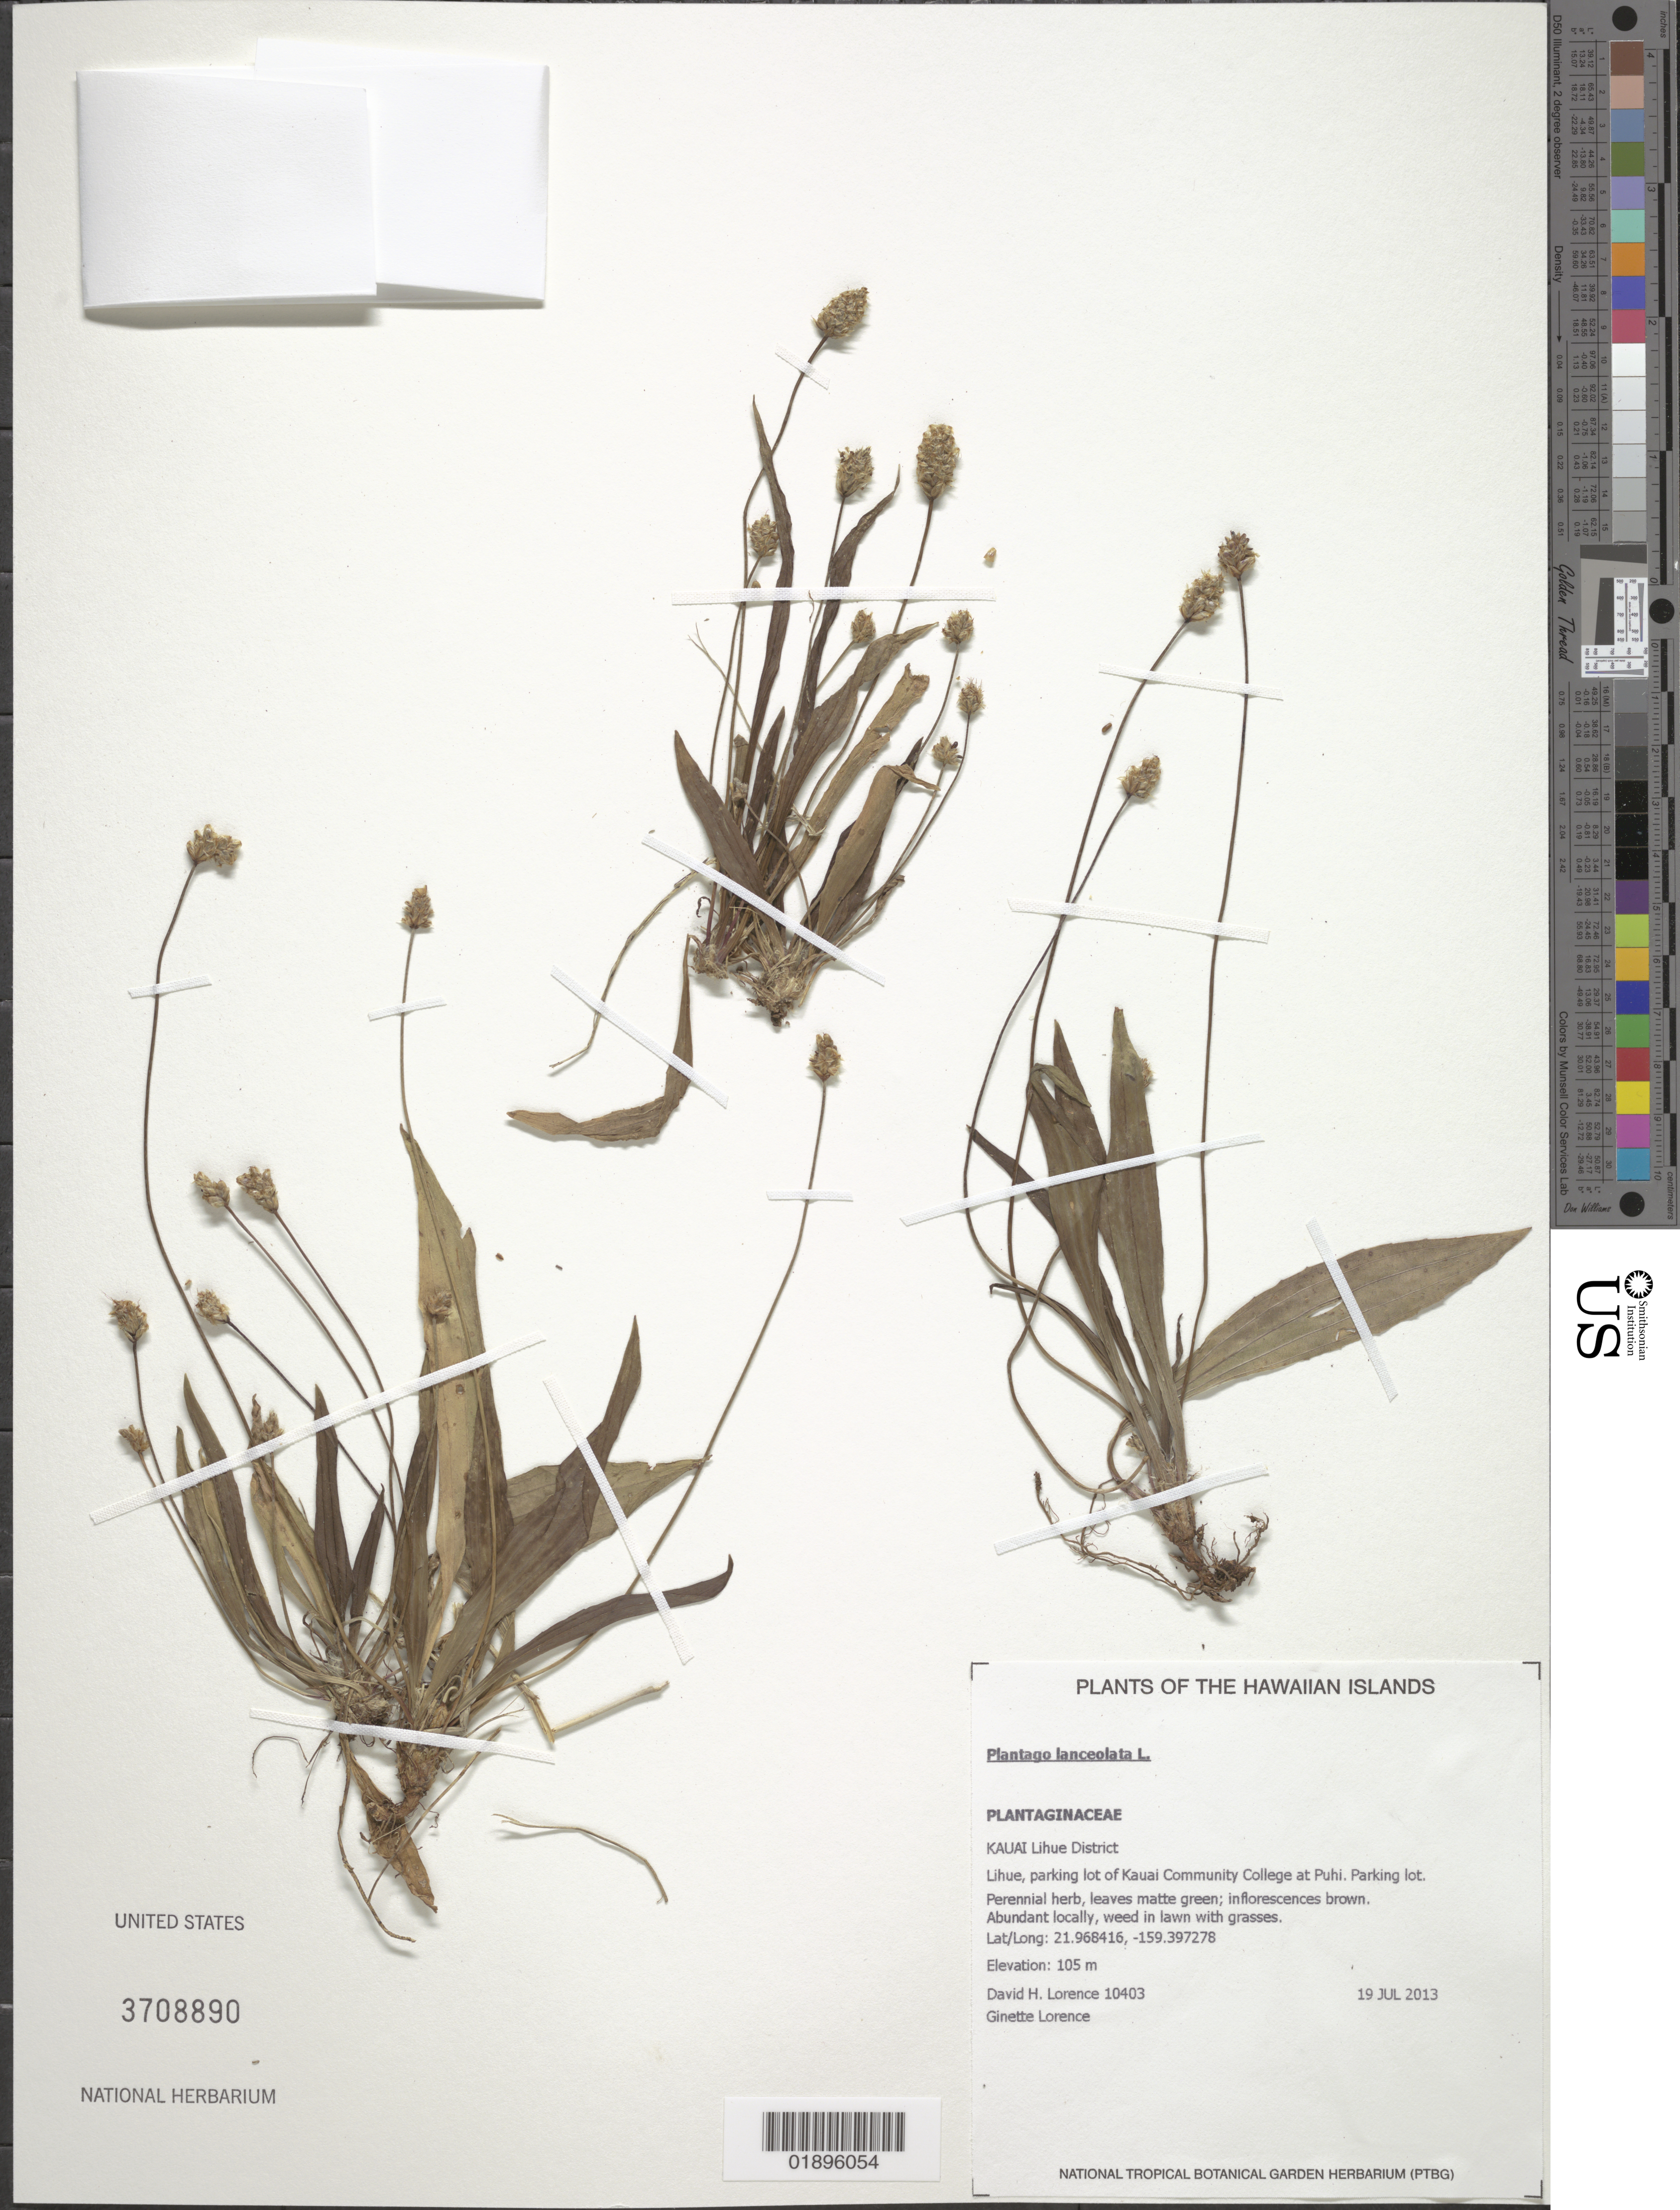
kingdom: Plantae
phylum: Tracheophyta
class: Magnoliopsida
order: Lamiales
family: Plantaginaceae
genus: Plantago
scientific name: Plantago lanceolata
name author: L.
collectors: D. Lorence & G. Lorence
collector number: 10403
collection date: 2013-07-19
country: United States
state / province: Hawaii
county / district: Kauai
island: Kaua'i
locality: Lihue District, Lihue, parking lot of Kauai community College at Puhi.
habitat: Lawn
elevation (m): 105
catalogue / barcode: US 3708890